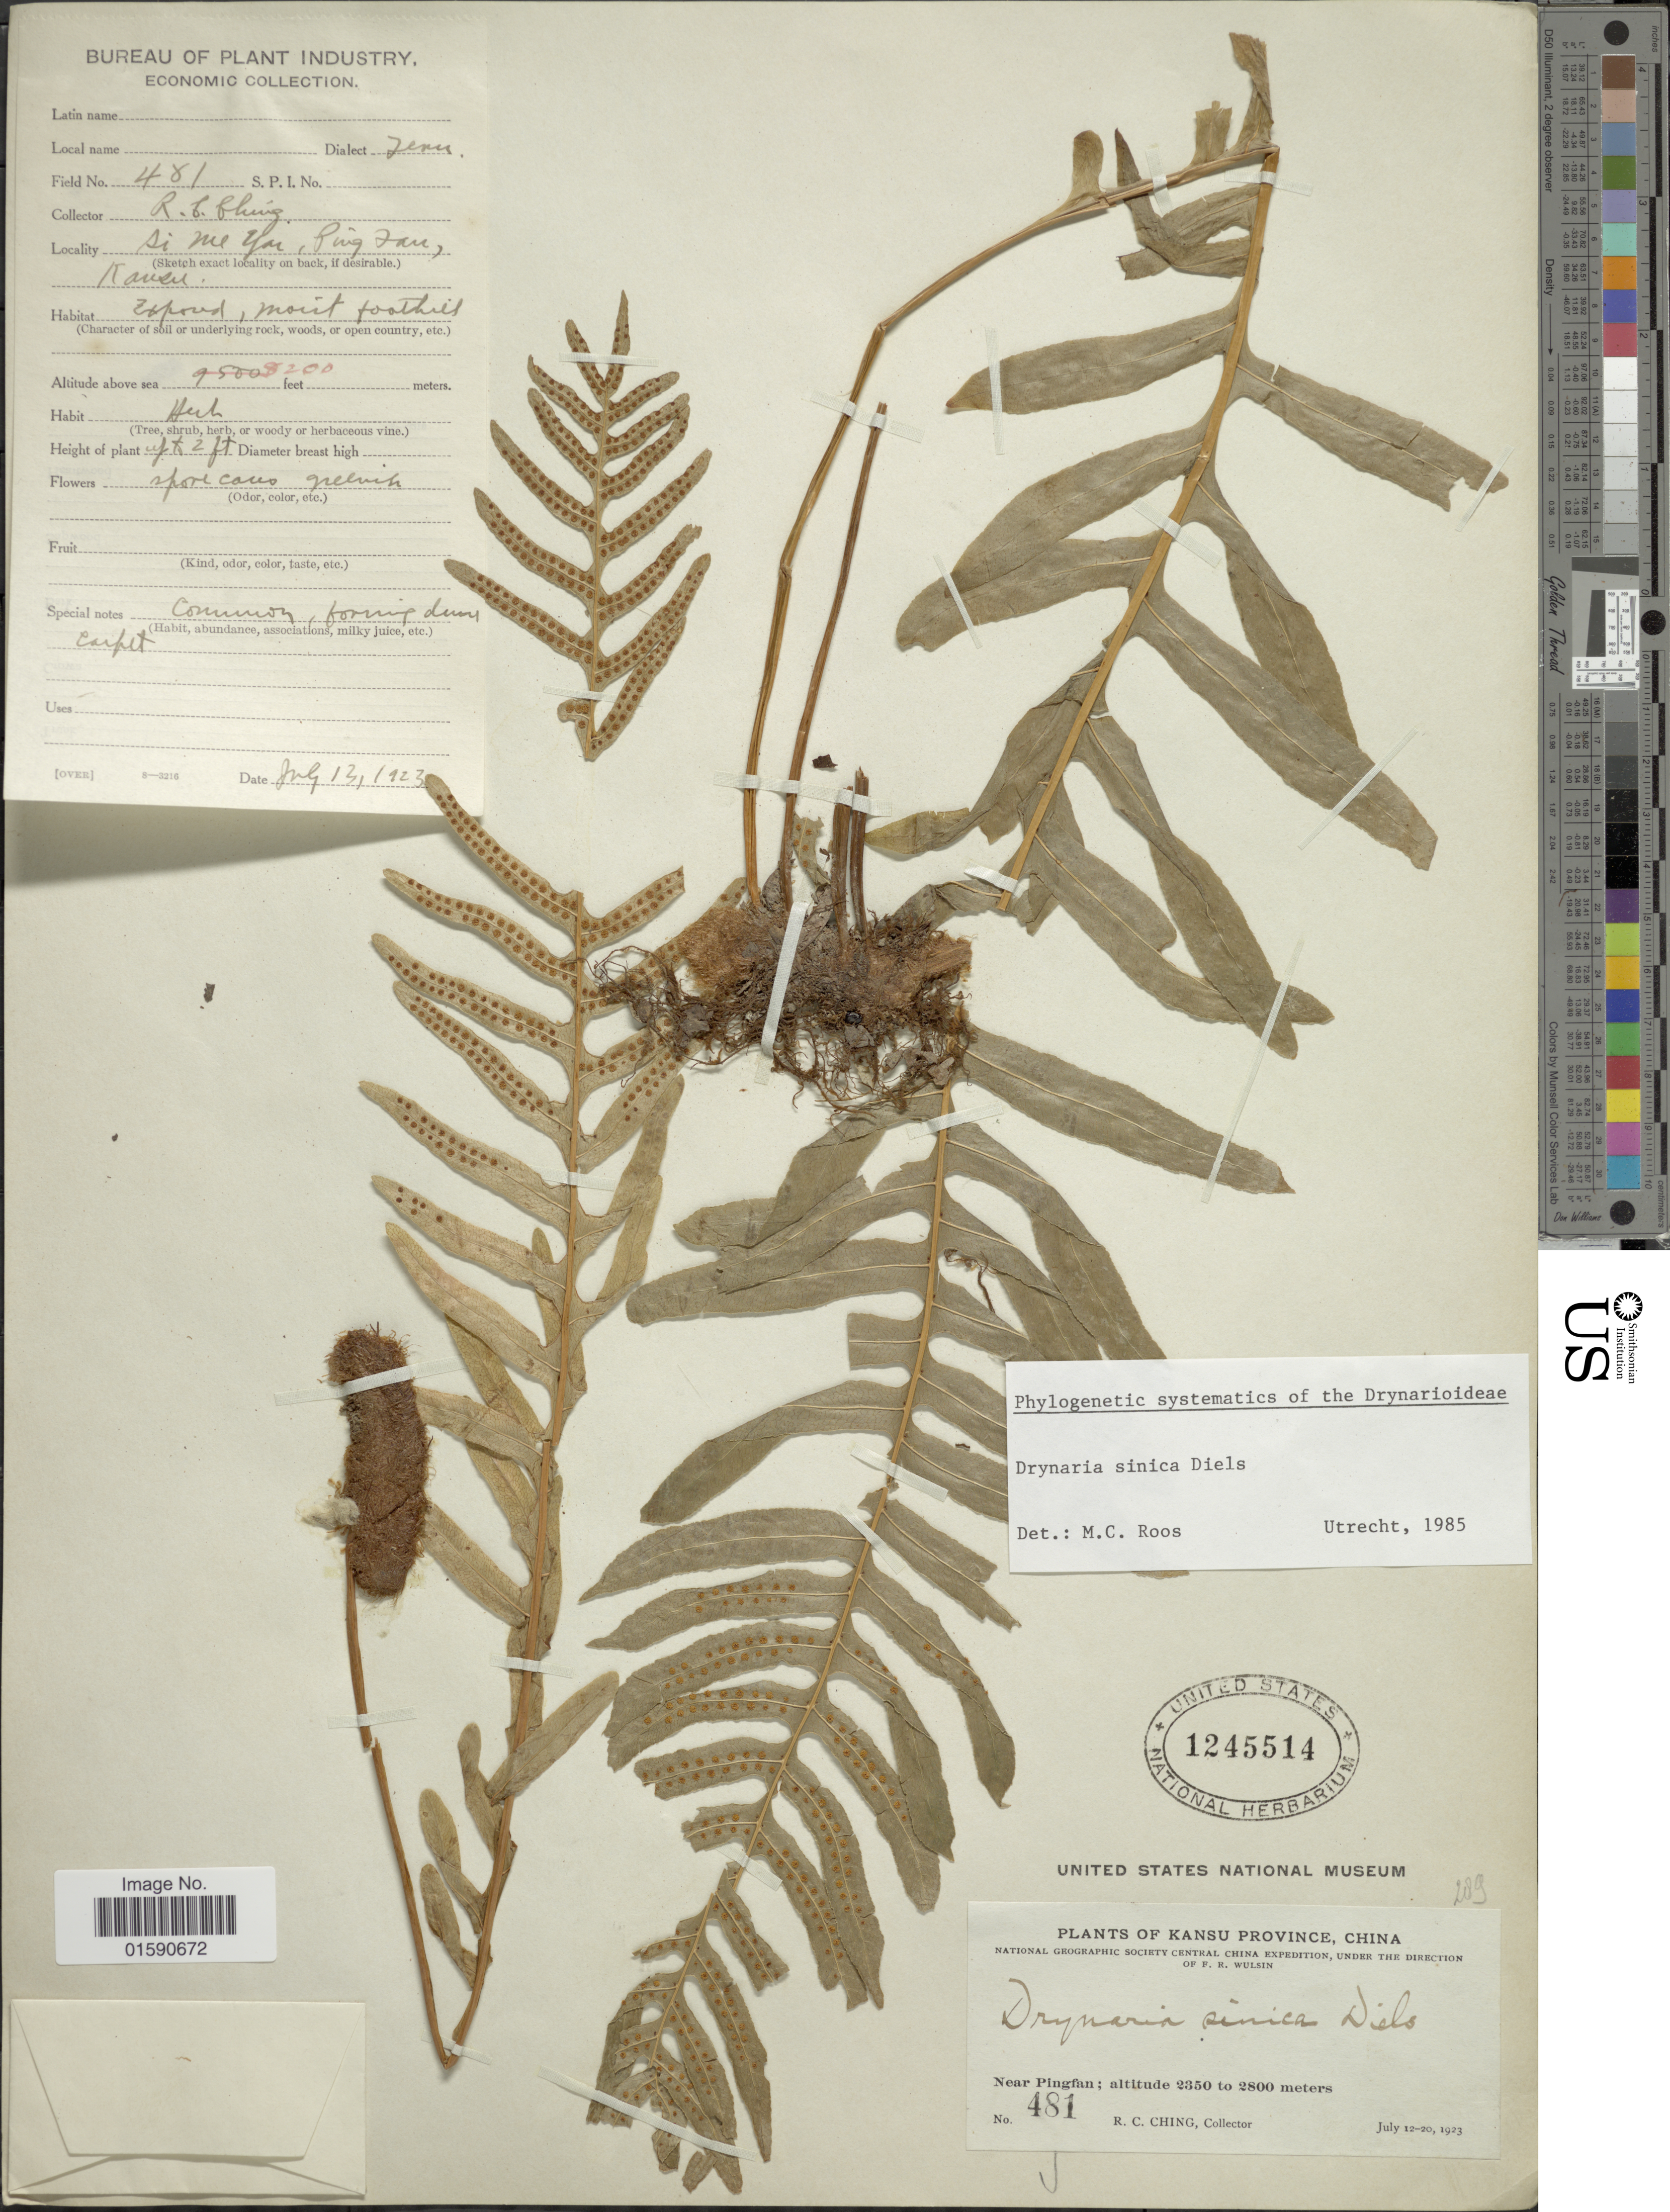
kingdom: Plantae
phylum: Tracheophyta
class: Polypodiopsida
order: Polypodiales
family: Polypodiaceae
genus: Drynaria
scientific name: Drynaria sinica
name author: Diels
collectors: R. C. Ching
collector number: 481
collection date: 1923-07-12/1923-07-20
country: China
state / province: Gansu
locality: Kansu Province, China. Near Pingfan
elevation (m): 2350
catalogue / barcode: US 1245514